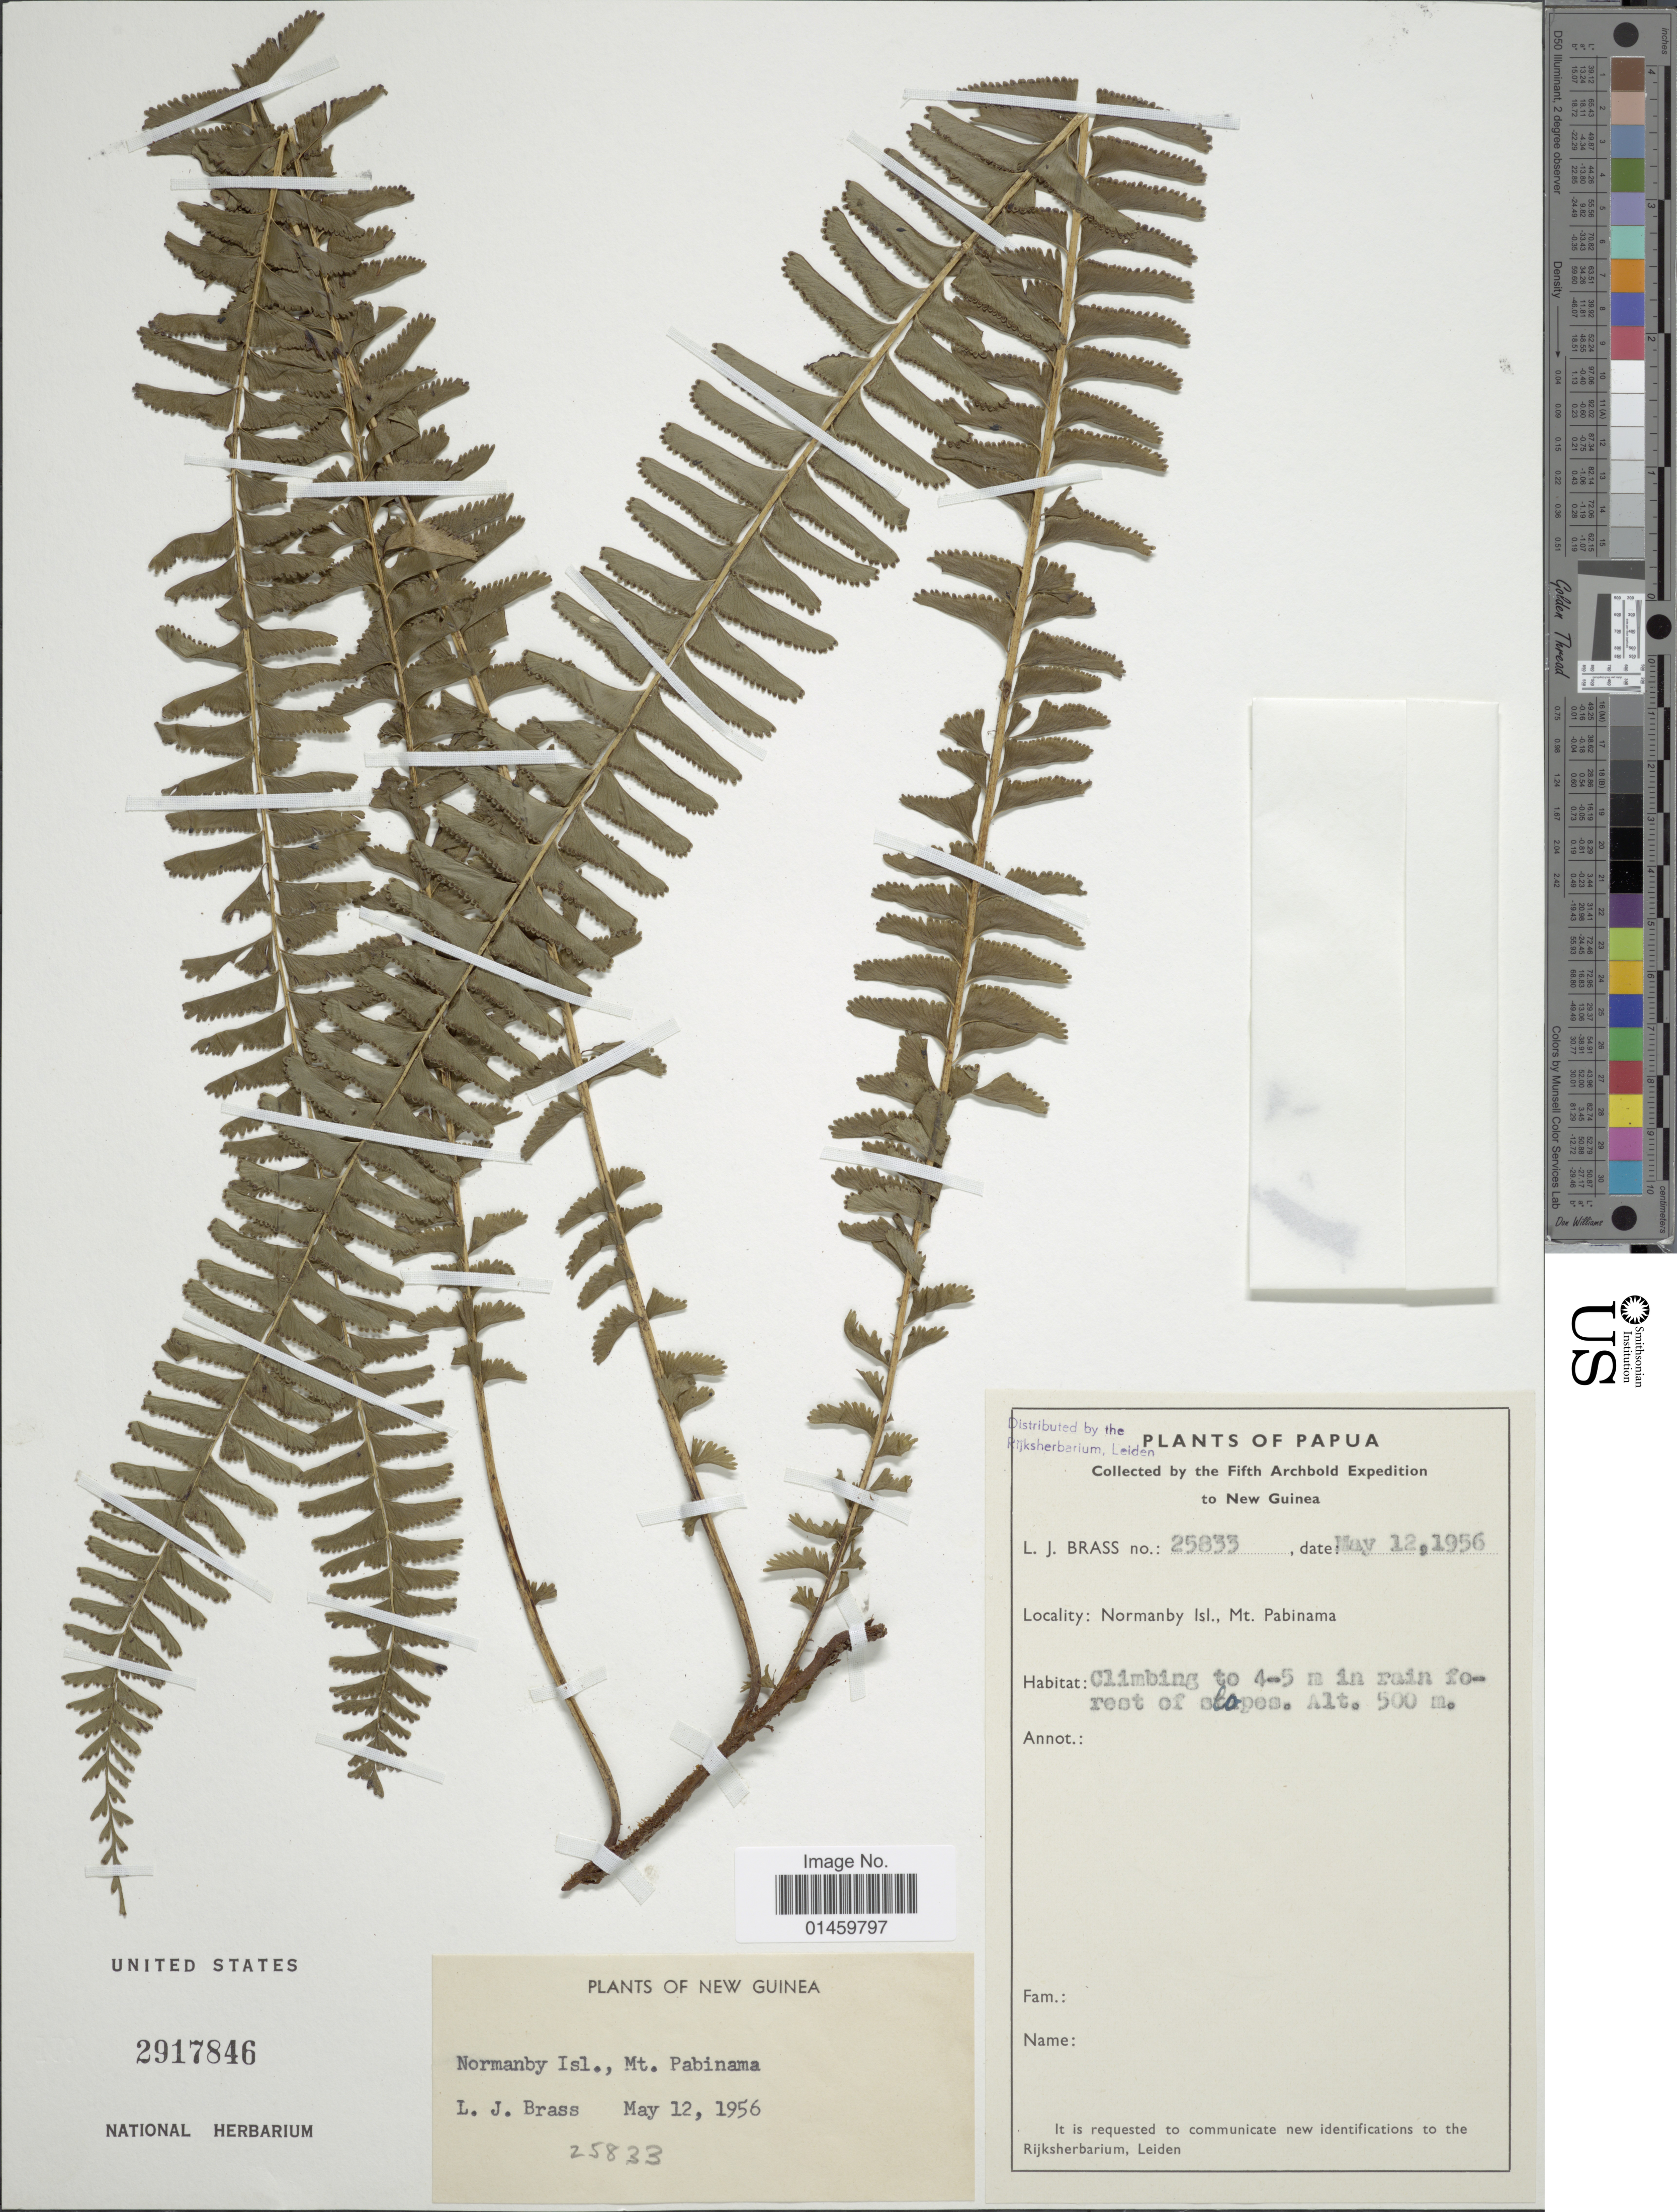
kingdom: Plantae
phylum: Tracheophyta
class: Polypodiopsida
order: Polypodiales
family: Lindsaeaceae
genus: Lindsaea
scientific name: Lindsaea sp.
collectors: L. J. Brass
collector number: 25833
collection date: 1956-05-12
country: Papua New Guinea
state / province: Milne Bay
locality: Papua. Normanby Is., Mt. Pabinama. New Guinea.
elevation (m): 500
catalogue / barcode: US 2917846